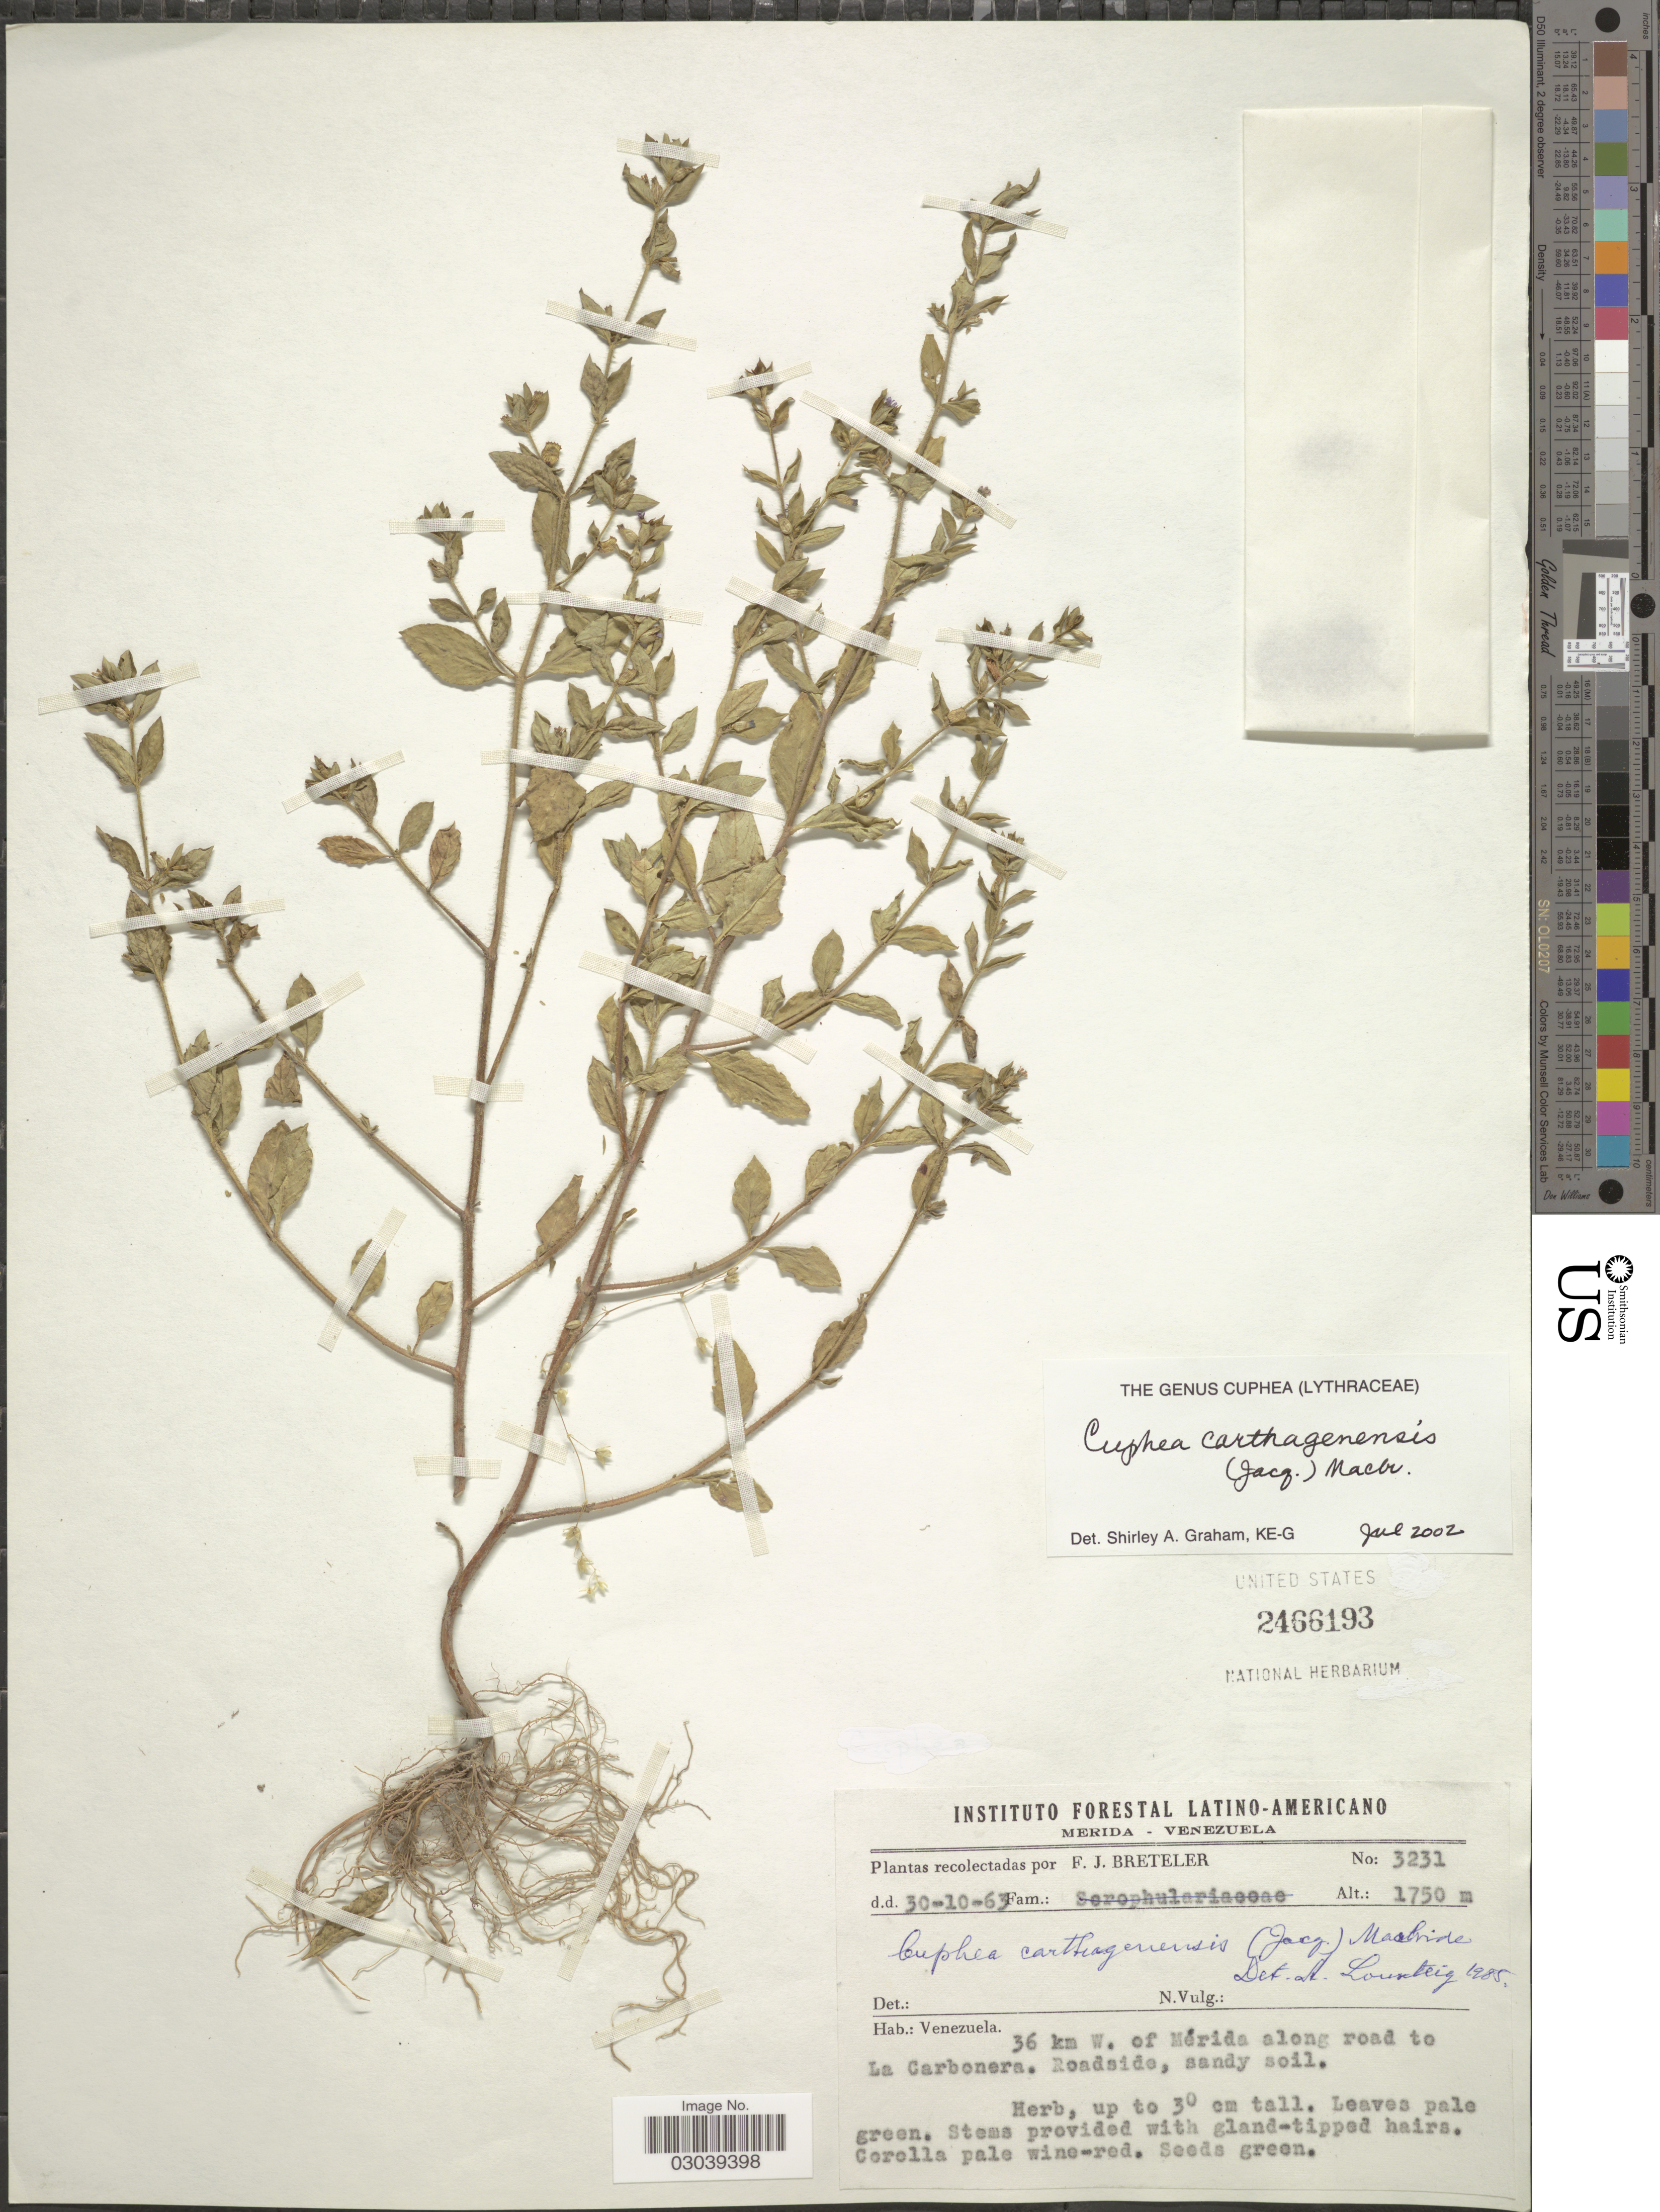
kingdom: Plantae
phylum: Tracheophyta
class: Magnoliopsida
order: Myrtales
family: Lythraceae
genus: Cuphea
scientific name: Cuphea carthagenensis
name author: (Jacq.) J.F. Macbr.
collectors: F. J. Breteler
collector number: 3231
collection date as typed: Transcribed d/m/y: 30/10/63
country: Venezuela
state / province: Mérida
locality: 36 km W. of Mérida along road to La Carbonera.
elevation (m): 1750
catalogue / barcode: US 2466193